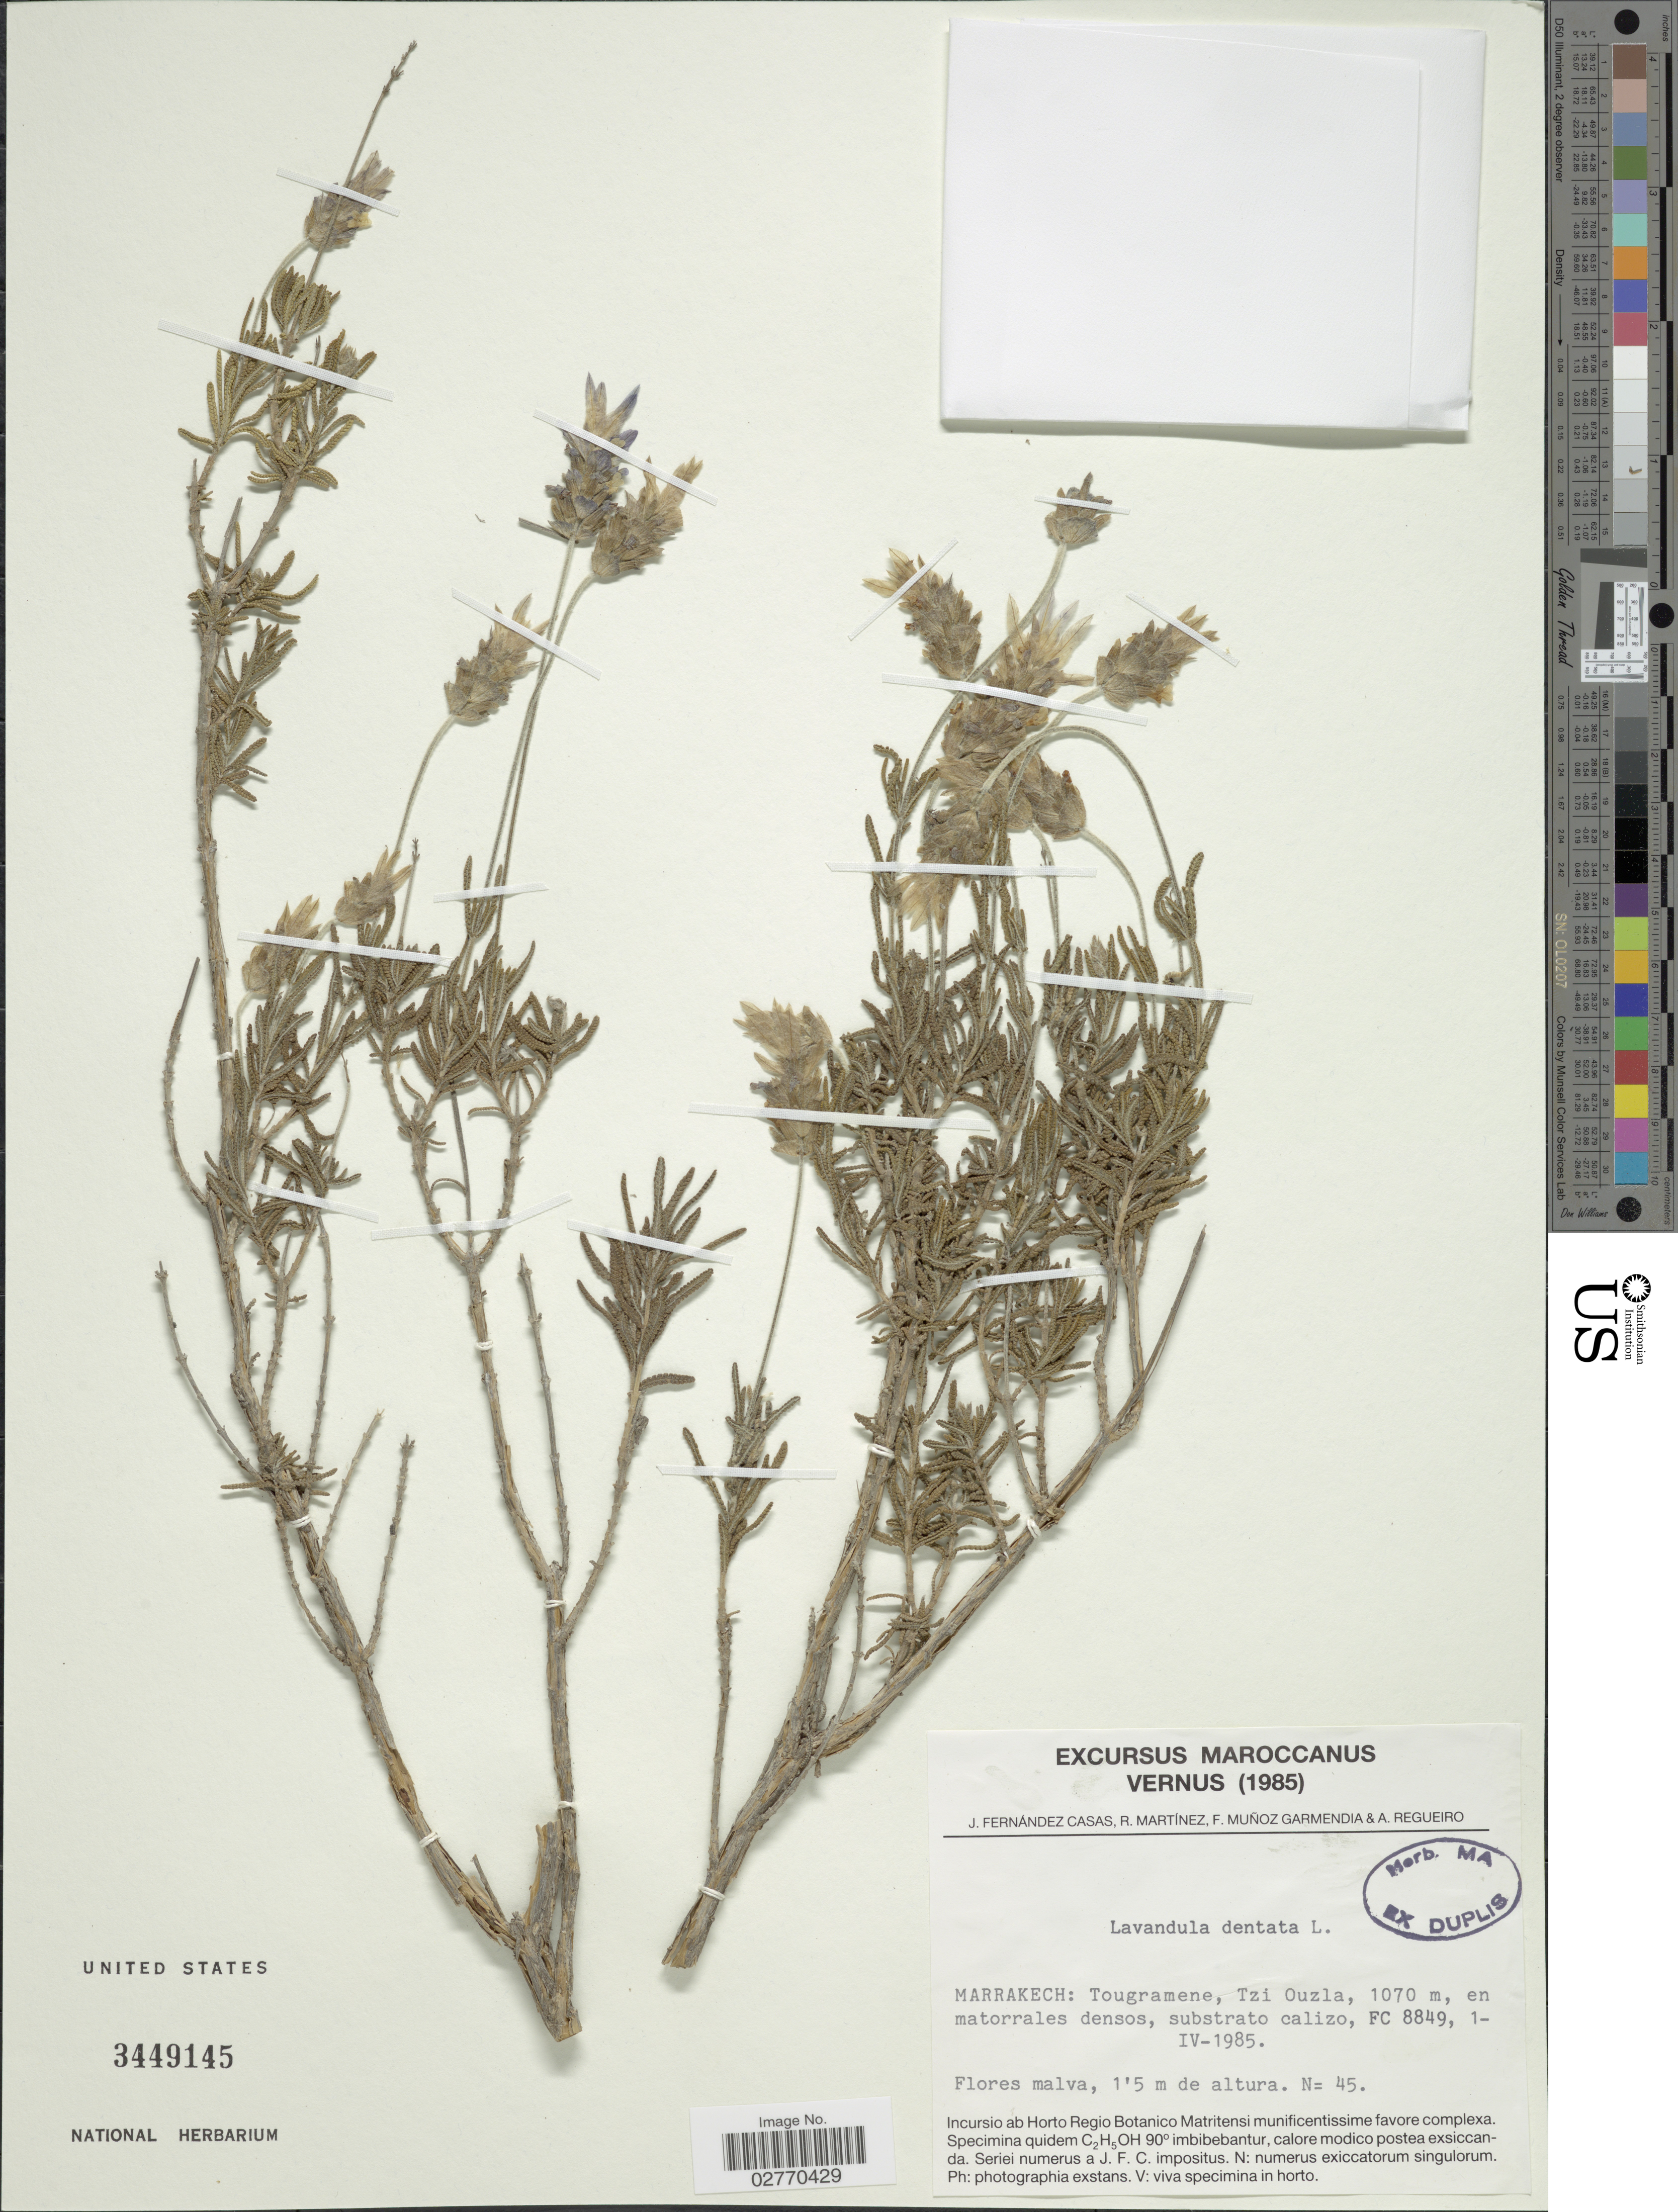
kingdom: Plantae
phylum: Tracheophyta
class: Magnoliopsida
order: Lamiales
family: Lamiaceae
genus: Lavandula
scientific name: Lavandula dentata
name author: L.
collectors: J. Fernández, R. Martinez, F. Muñoz Garmendia & A. Regueiro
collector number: FC8849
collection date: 1985-04-01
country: Morocco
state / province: Marrakech-Tensift-Al Haouz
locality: Marrakech: Tougramene, Tzi Ouzla.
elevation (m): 1070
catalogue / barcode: US 3449145